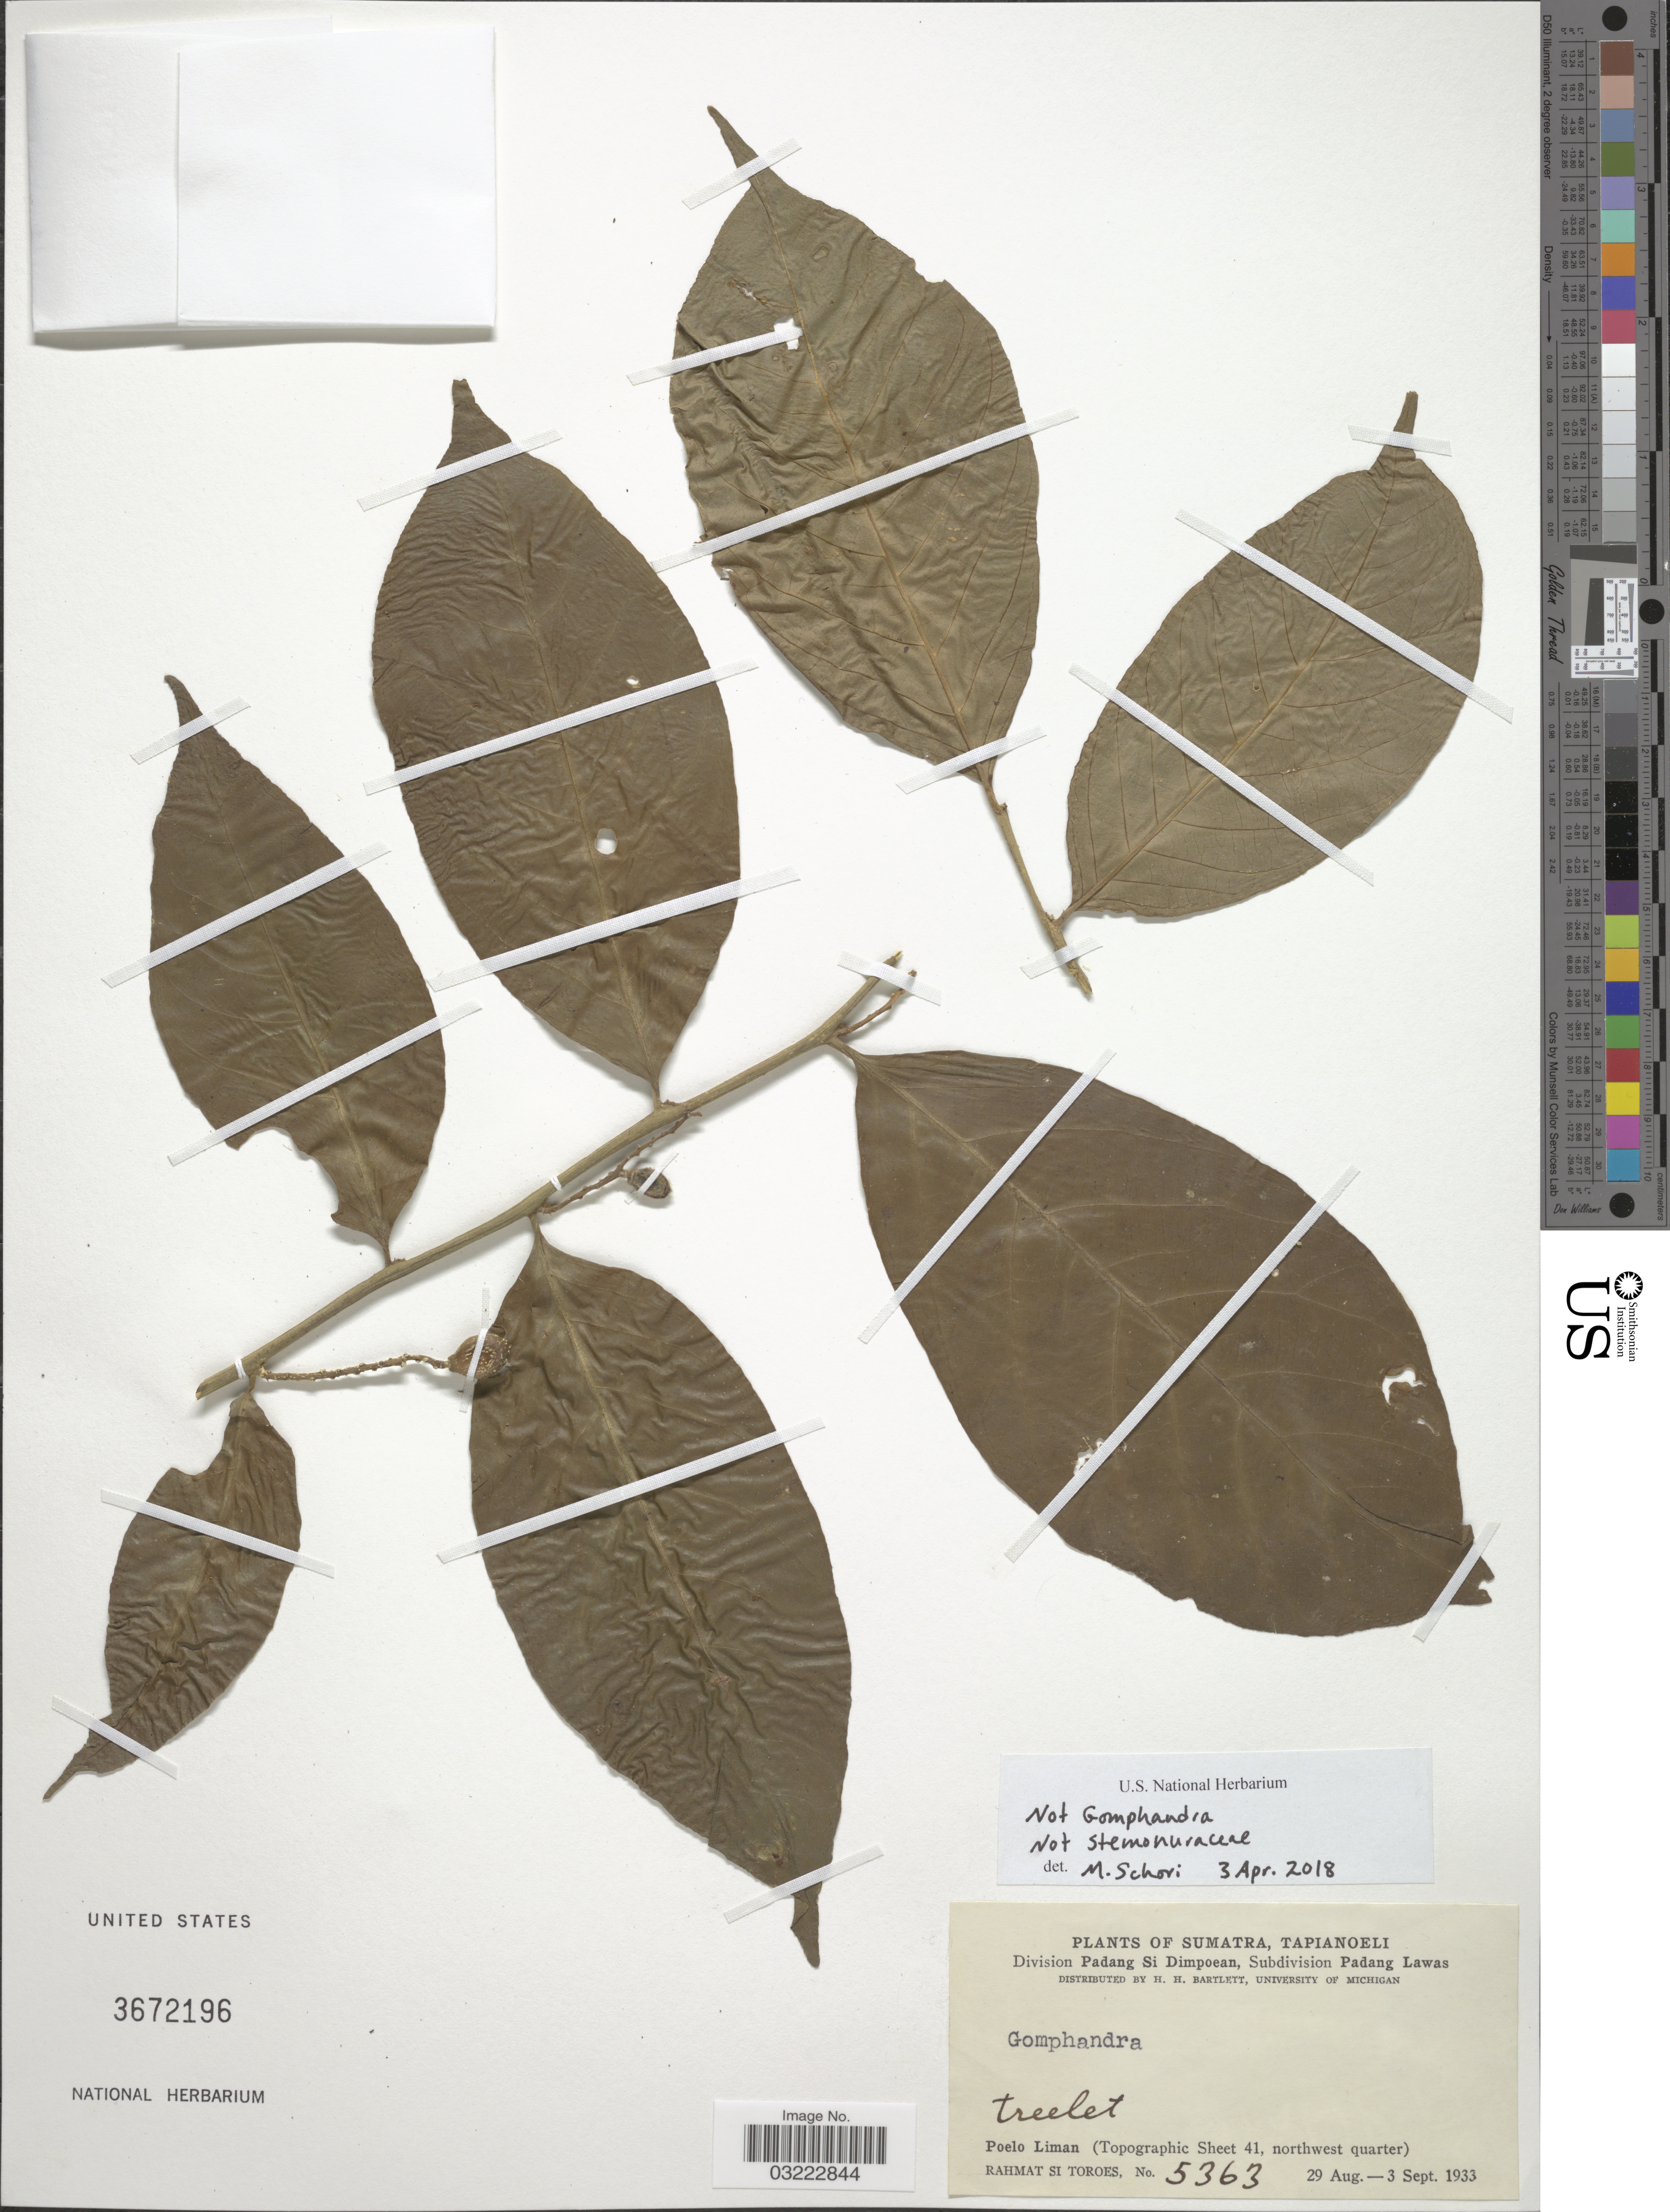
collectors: Rahmat Si Boeea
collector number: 5363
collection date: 1933-08-29/1933-09-03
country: Indonesia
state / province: Sumatra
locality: Tapianoeli, Division Padang Si Dimpoean, Subdivision Padang Lawas, Poelo Liman (Topographic Sheet 41, northwest quarter).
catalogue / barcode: US 3672196